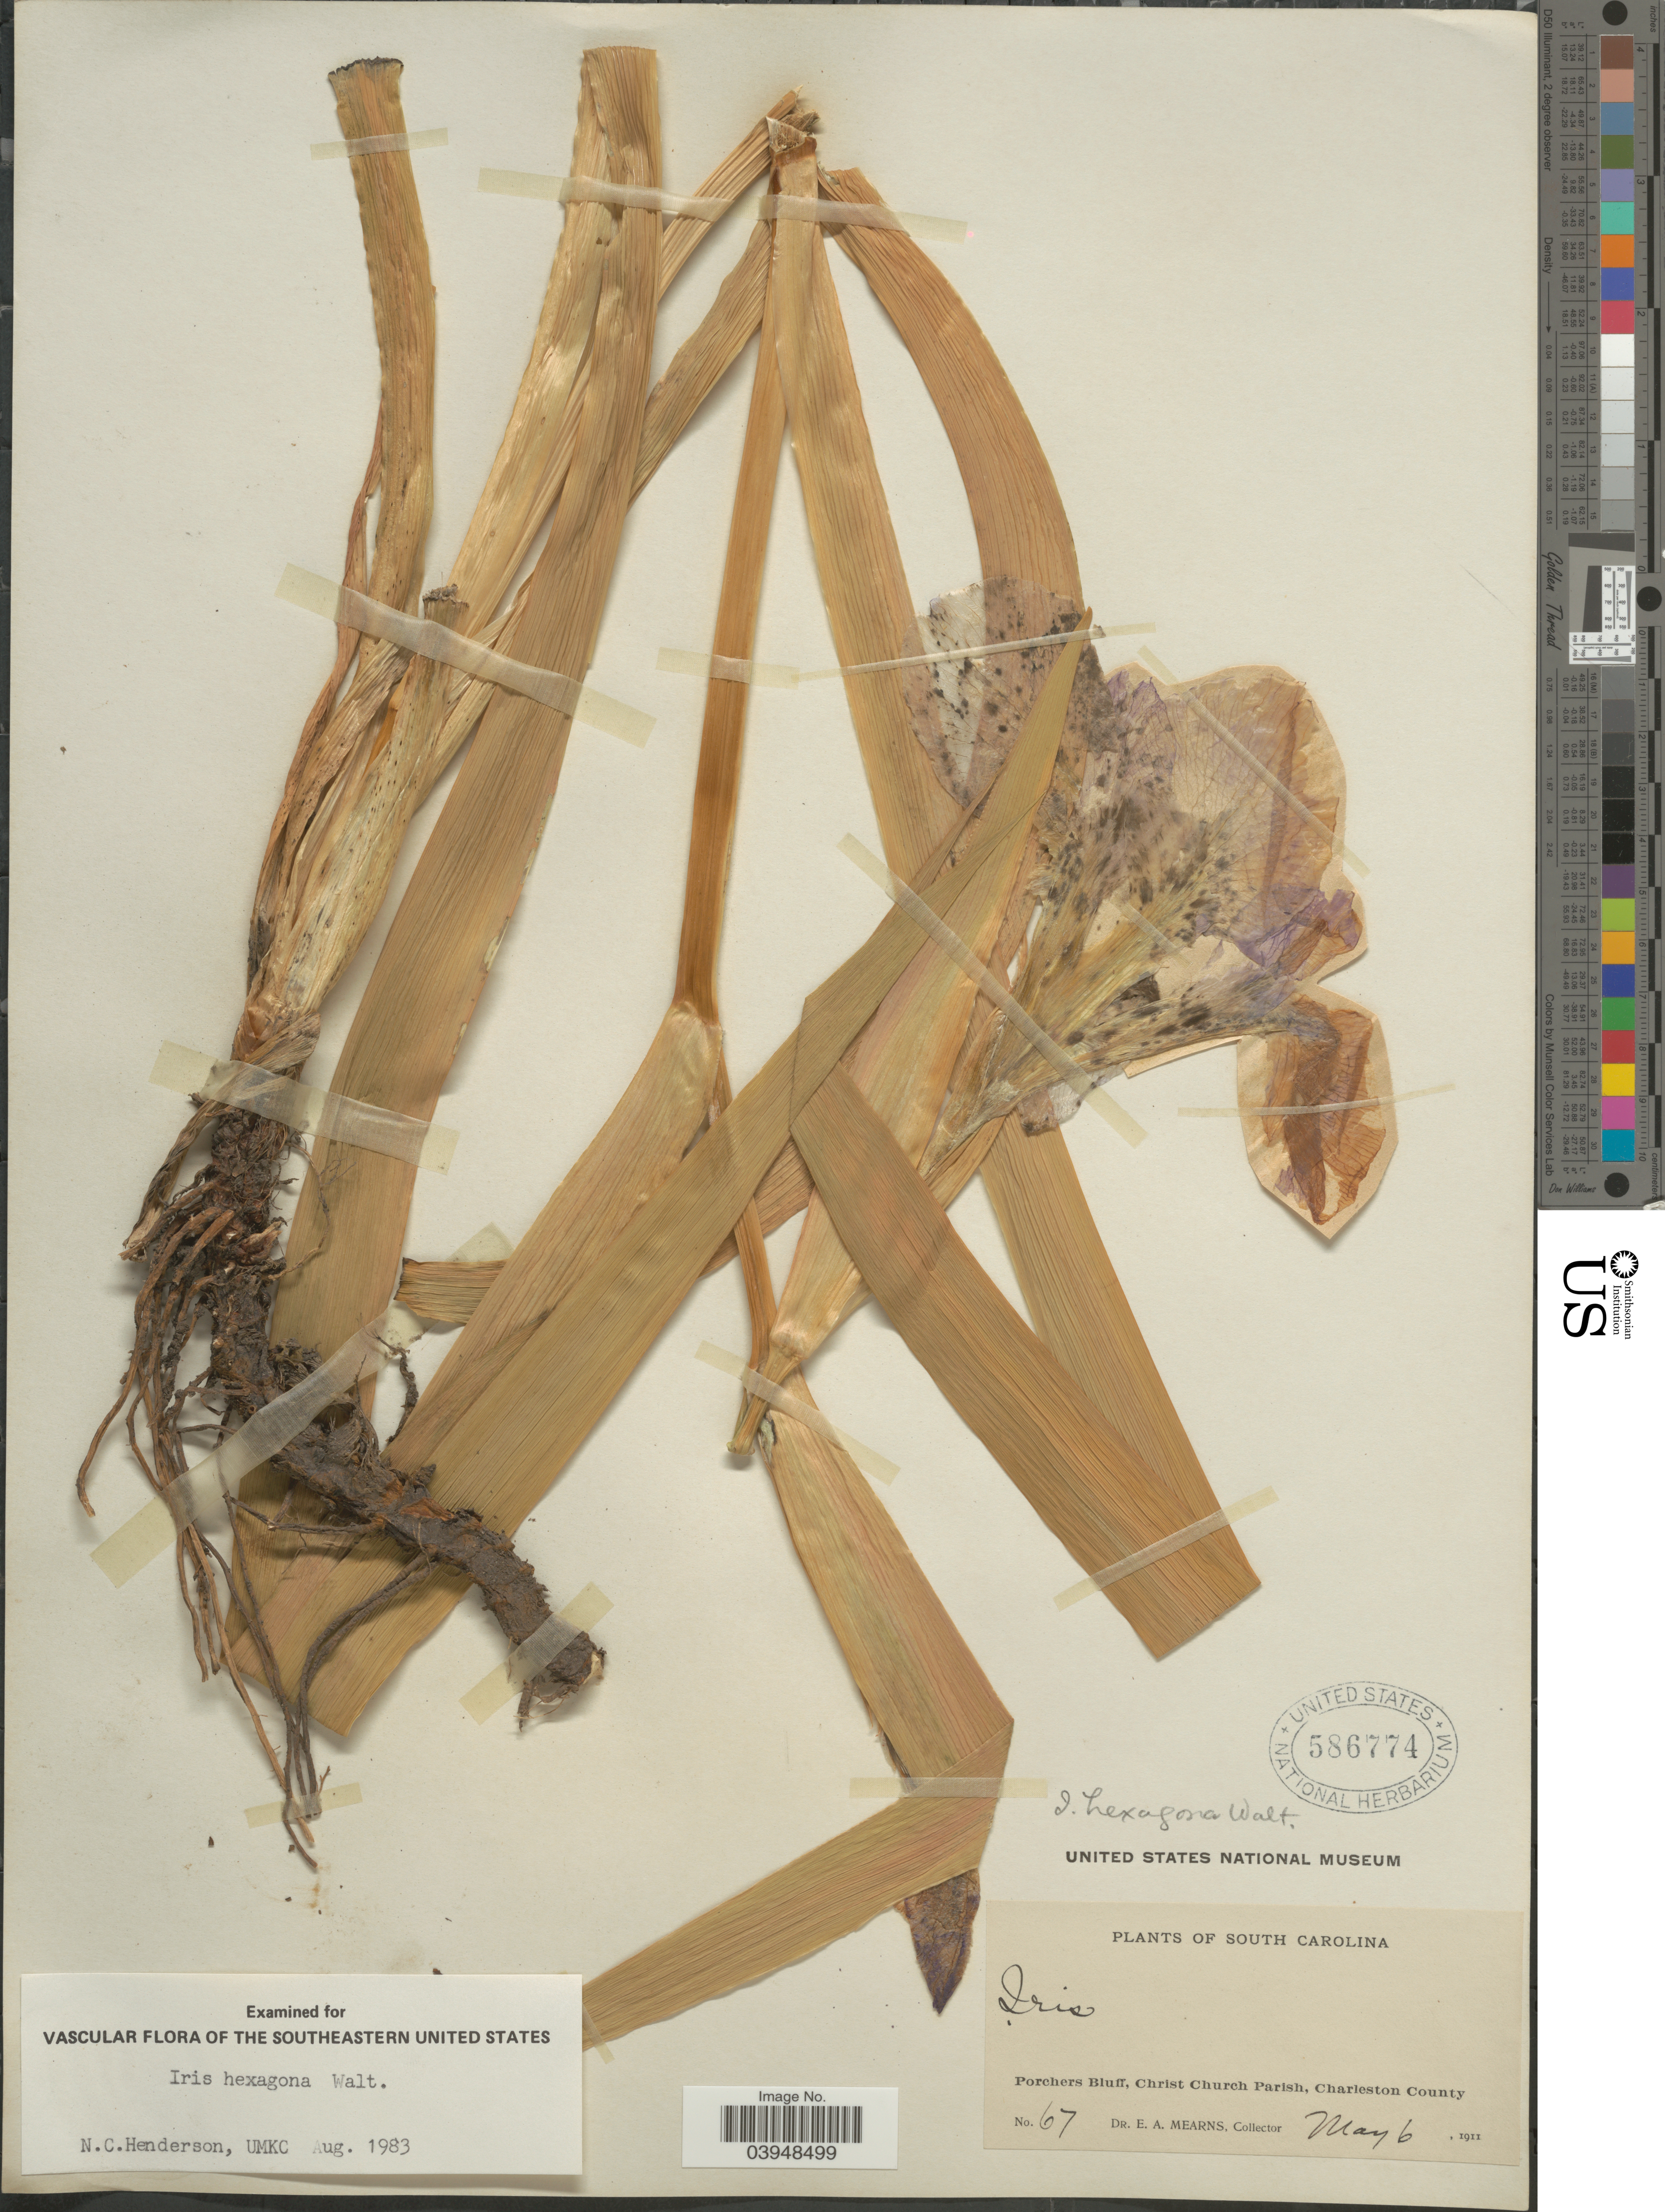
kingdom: Plantae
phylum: Tracheophyta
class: Liliopsida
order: Asparagales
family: Iridaceae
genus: Iris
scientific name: Iris hexagona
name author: Walter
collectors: E. A. Mearns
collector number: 67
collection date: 1911-05-06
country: United States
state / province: South Carolina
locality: Porchers Bluff, Chirst Church Parish, Charleston County.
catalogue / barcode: US 586774